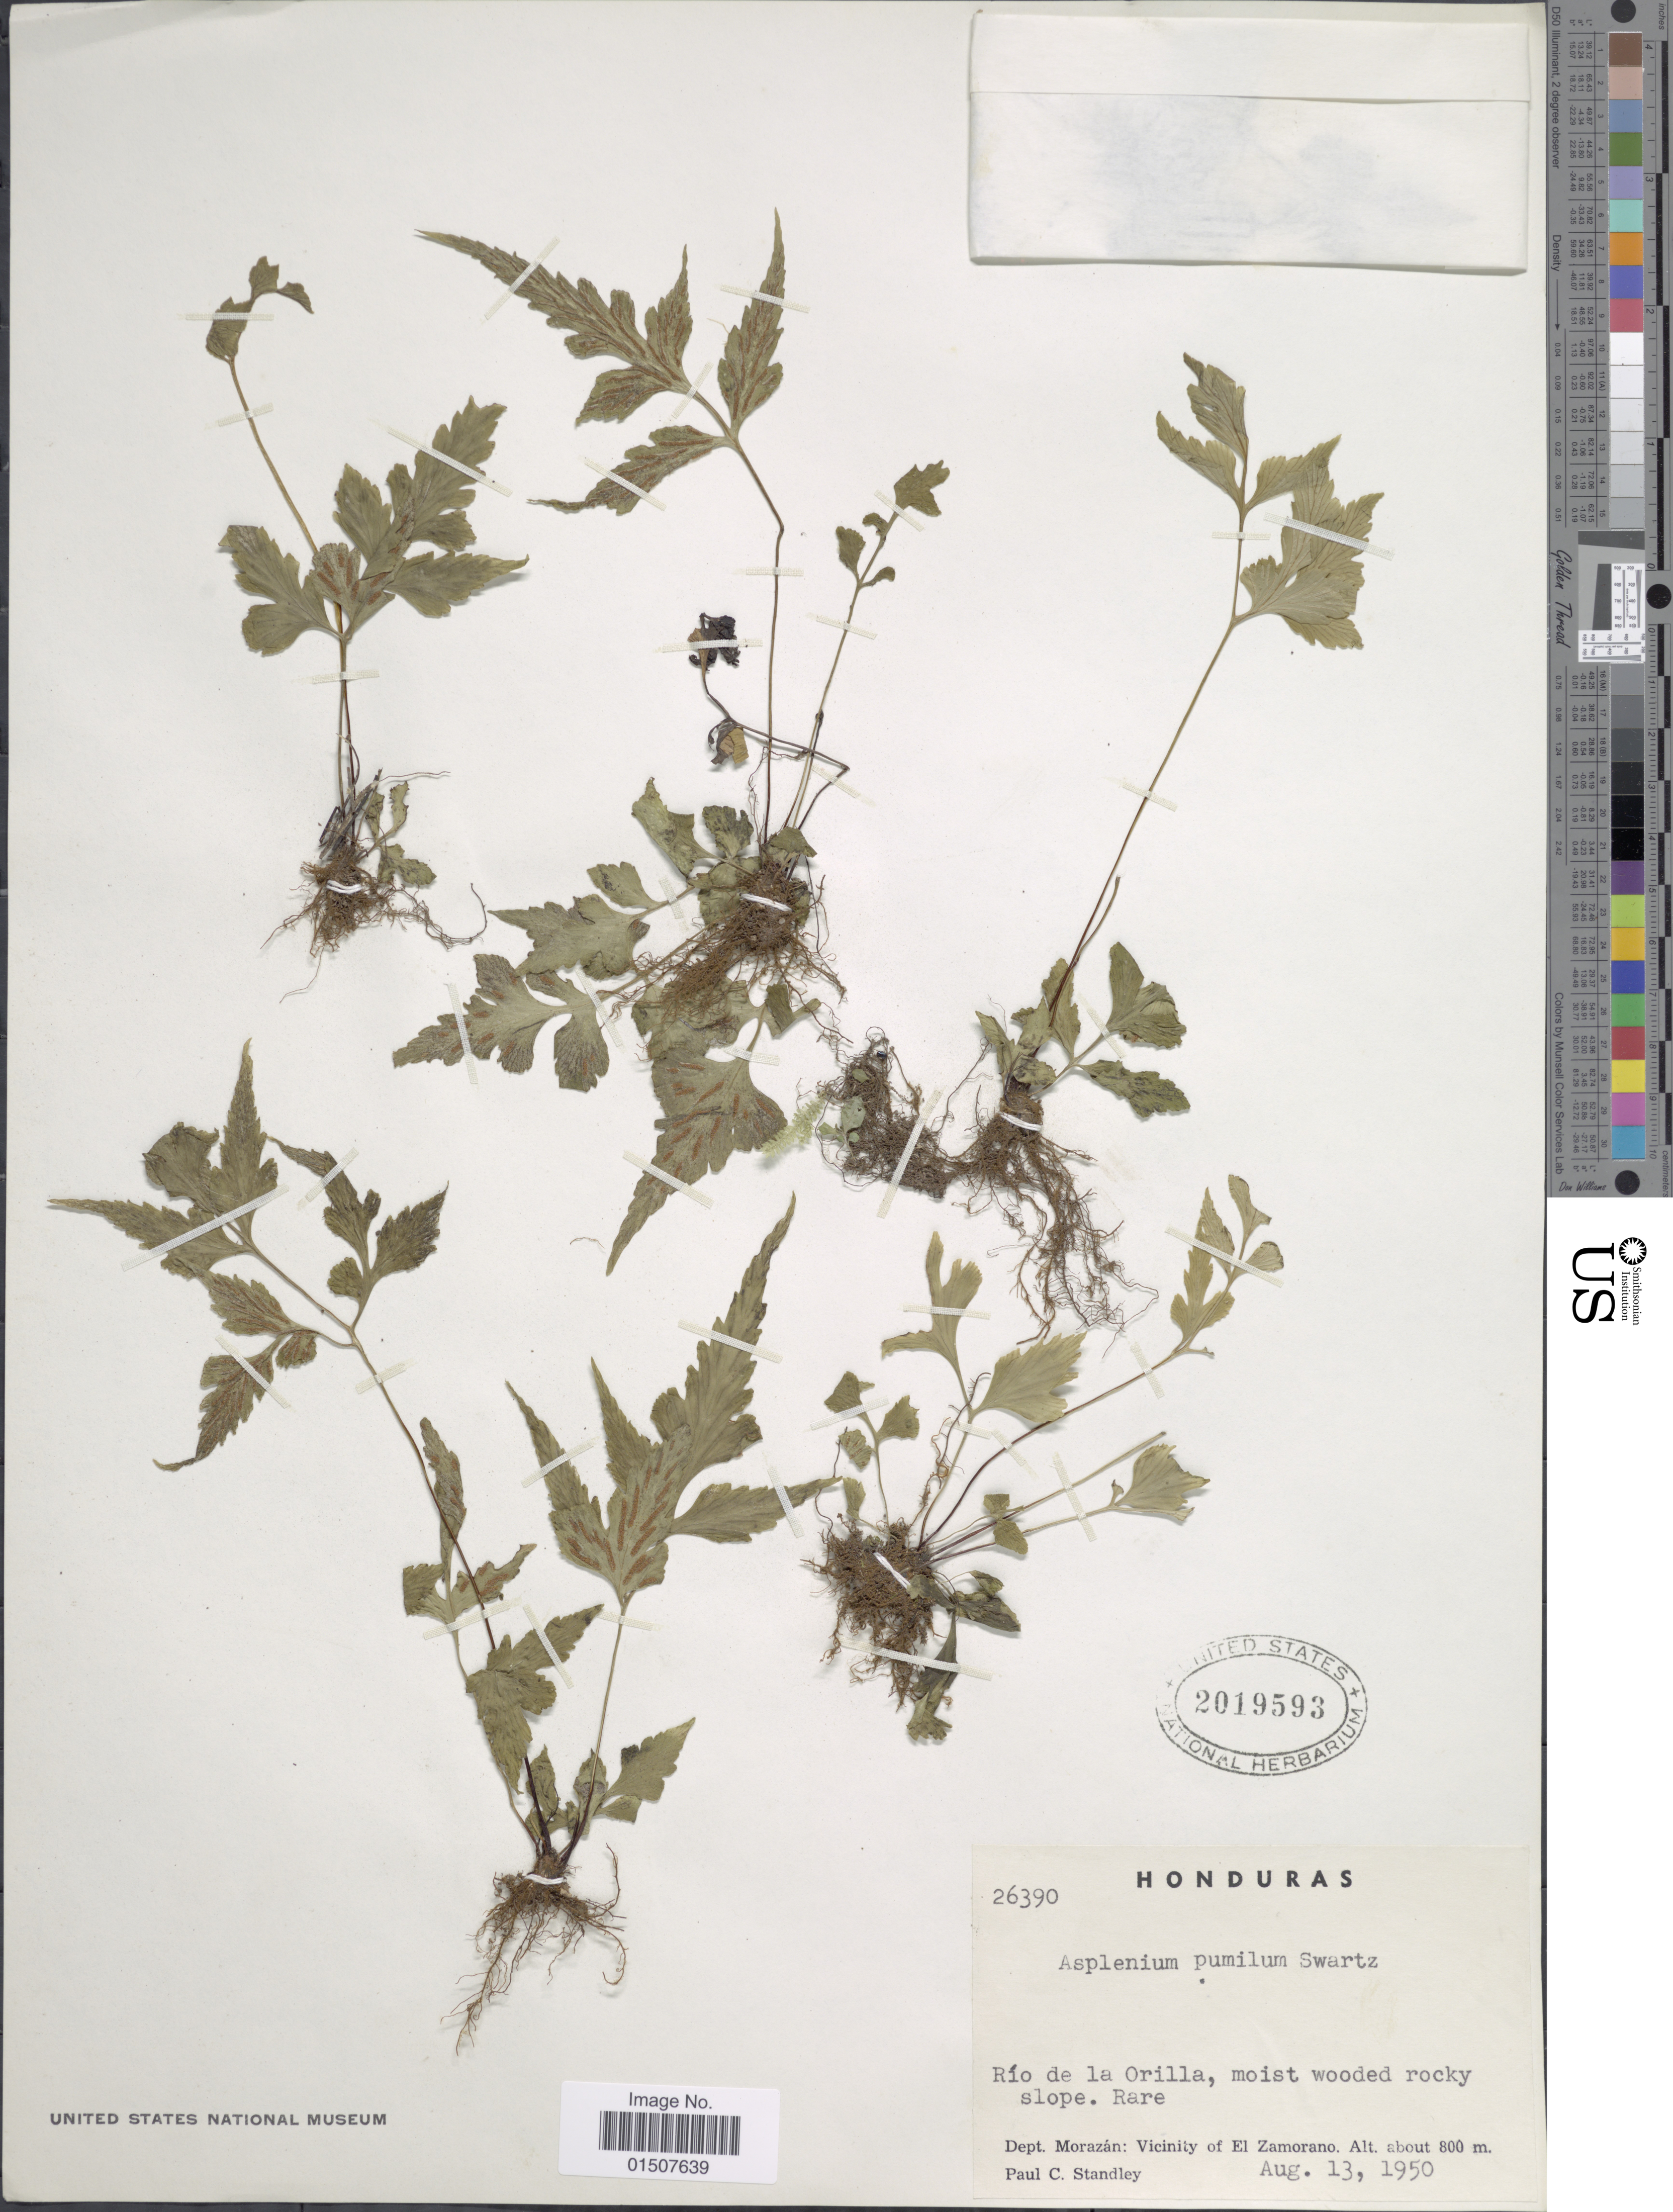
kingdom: Plantae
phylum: Tracheophyta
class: Polypodiopsida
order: Polypodiales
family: Aspleniaceae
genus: Asplenium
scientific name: Asplenium pumilum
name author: Sw.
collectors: P. C. Standley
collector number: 26390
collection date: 1950-08-13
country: Honduras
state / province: Fco. Morazán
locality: Rio de la Orilla, Dept. Morazan: Vicinity of el Zamorano.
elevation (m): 800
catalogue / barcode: US 2019593